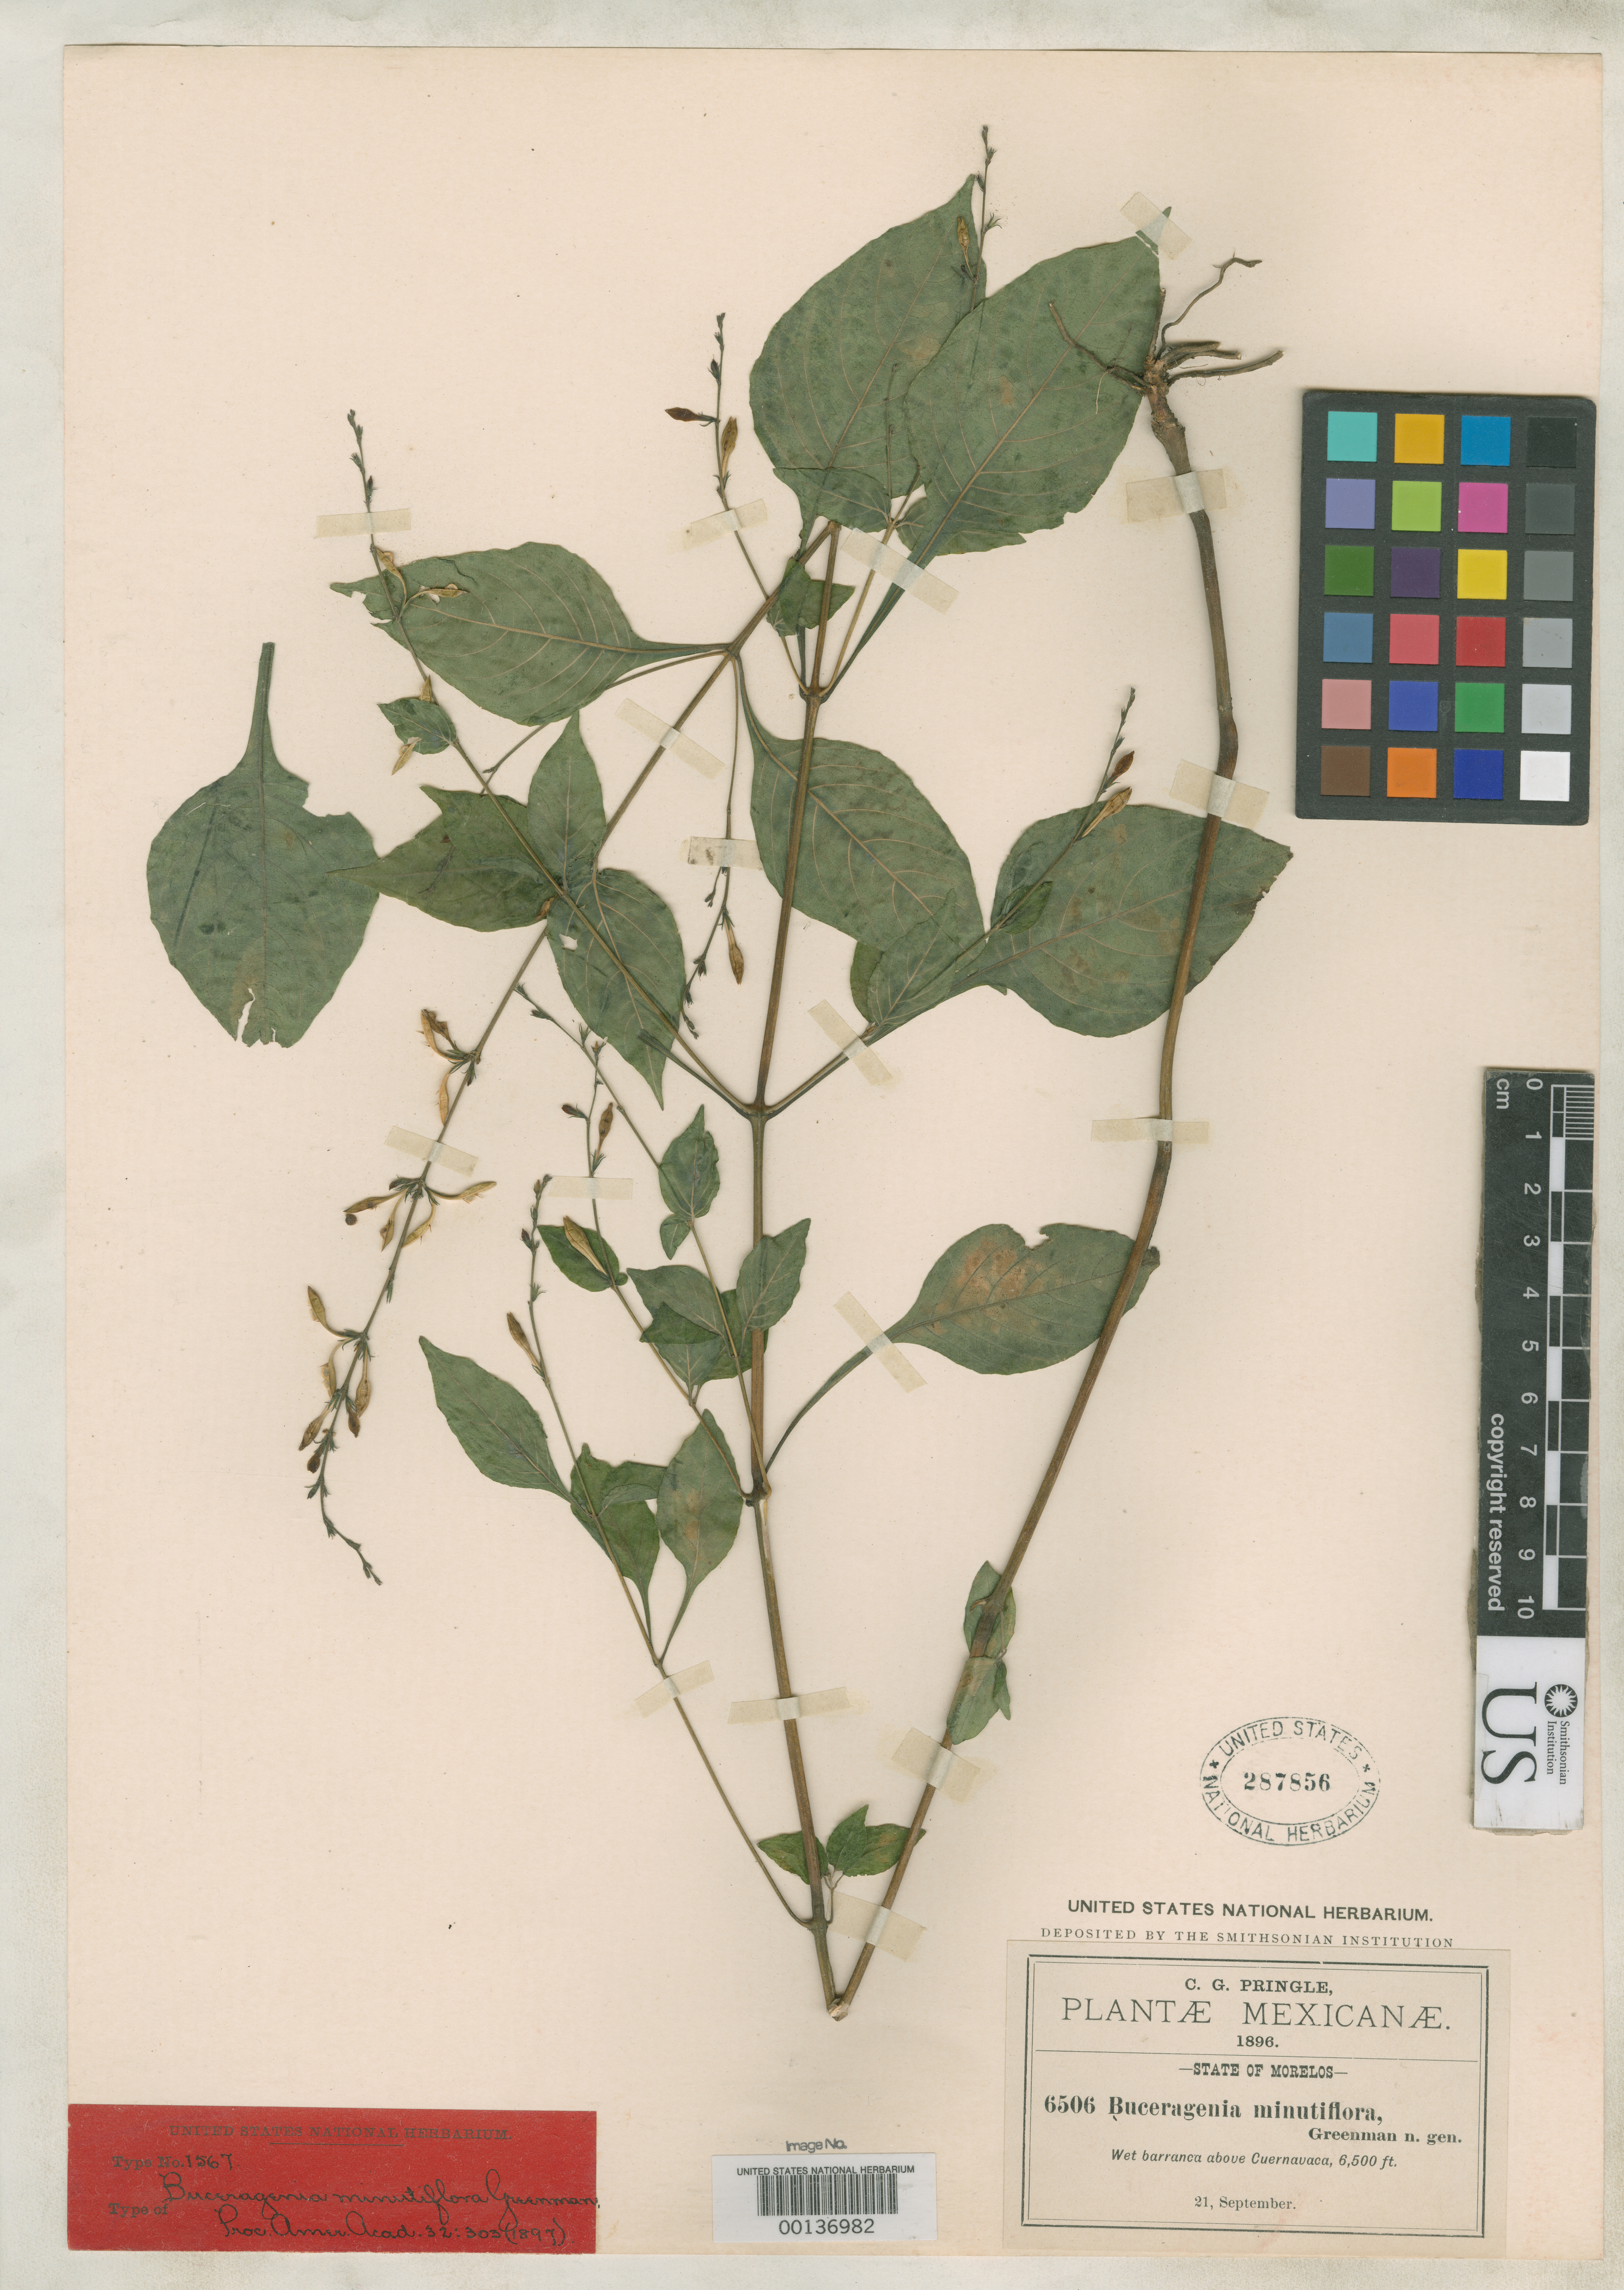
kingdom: Plantae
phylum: Tracheophyta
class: Magnoliopsida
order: Lamiales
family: Acanthaceae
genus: Buceragenia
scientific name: Buceragenia minutiflora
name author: Greenm.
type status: Isotype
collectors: C. G. Pringle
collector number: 6506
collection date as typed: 21 Sep 1896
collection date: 1896-09-21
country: Mexico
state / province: Morelos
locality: Cuernavaca.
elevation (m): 1981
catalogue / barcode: US 287856